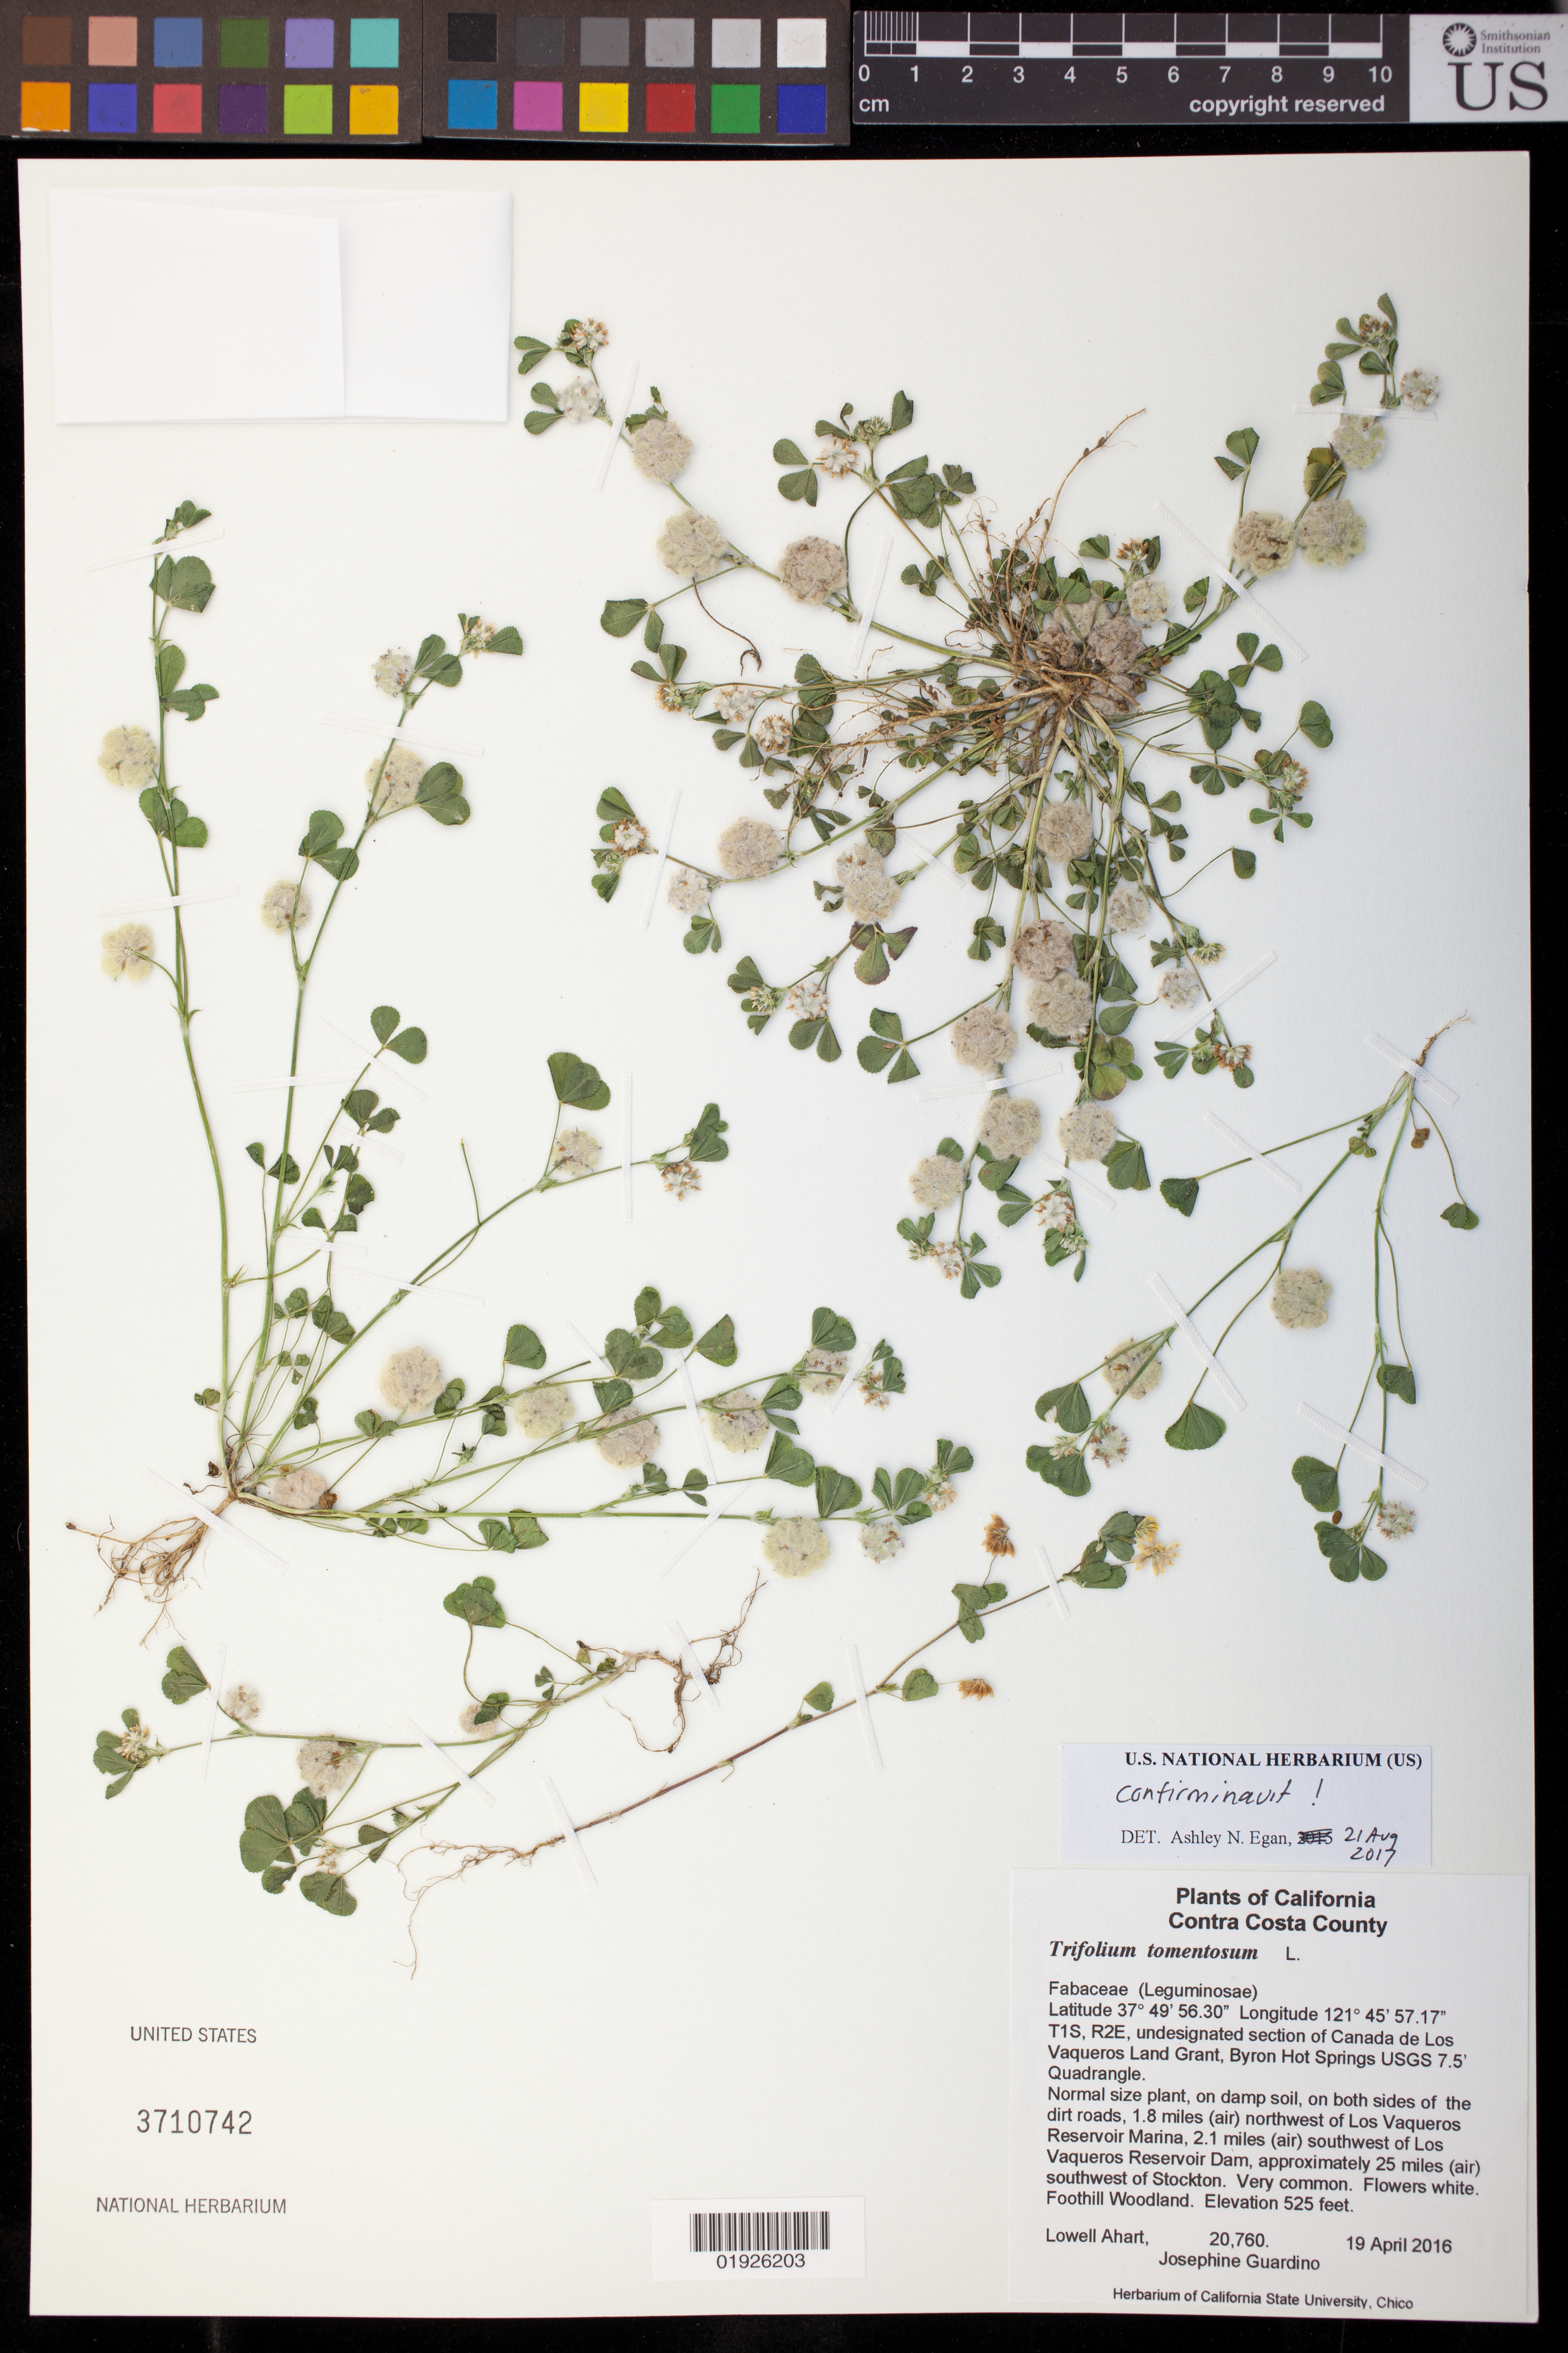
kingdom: Plantae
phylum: Tracheophyta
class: Magnoliopsida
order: Fabales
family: Fabaceae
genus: Trifolium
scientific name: Trifolium tomentosum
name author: L.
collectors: L. Ahart & J. Guardino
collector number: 20760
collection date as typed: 19 April 2016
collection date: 2016-04-19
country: United States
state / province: California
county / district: Contra Costa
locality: T1S, R2E, undesignated section of Canada de Los Vaqueros Land Grant, Byron Hot Springs USGS 7.5' Quadrangle. On the west side of the gravel road, 1.8 miles (air) northwest of Los Vaqueros Reservoir Marina, 2.1 miles (air) southwest of Los Vaqueros Reservoir Dam, approximately 25 miles (air) southwest of Stockton.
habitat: Foothill woodland, on damp soil.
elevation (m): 160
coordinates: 37 49 56.30, 121 45 57.17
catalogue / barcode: US 3710742